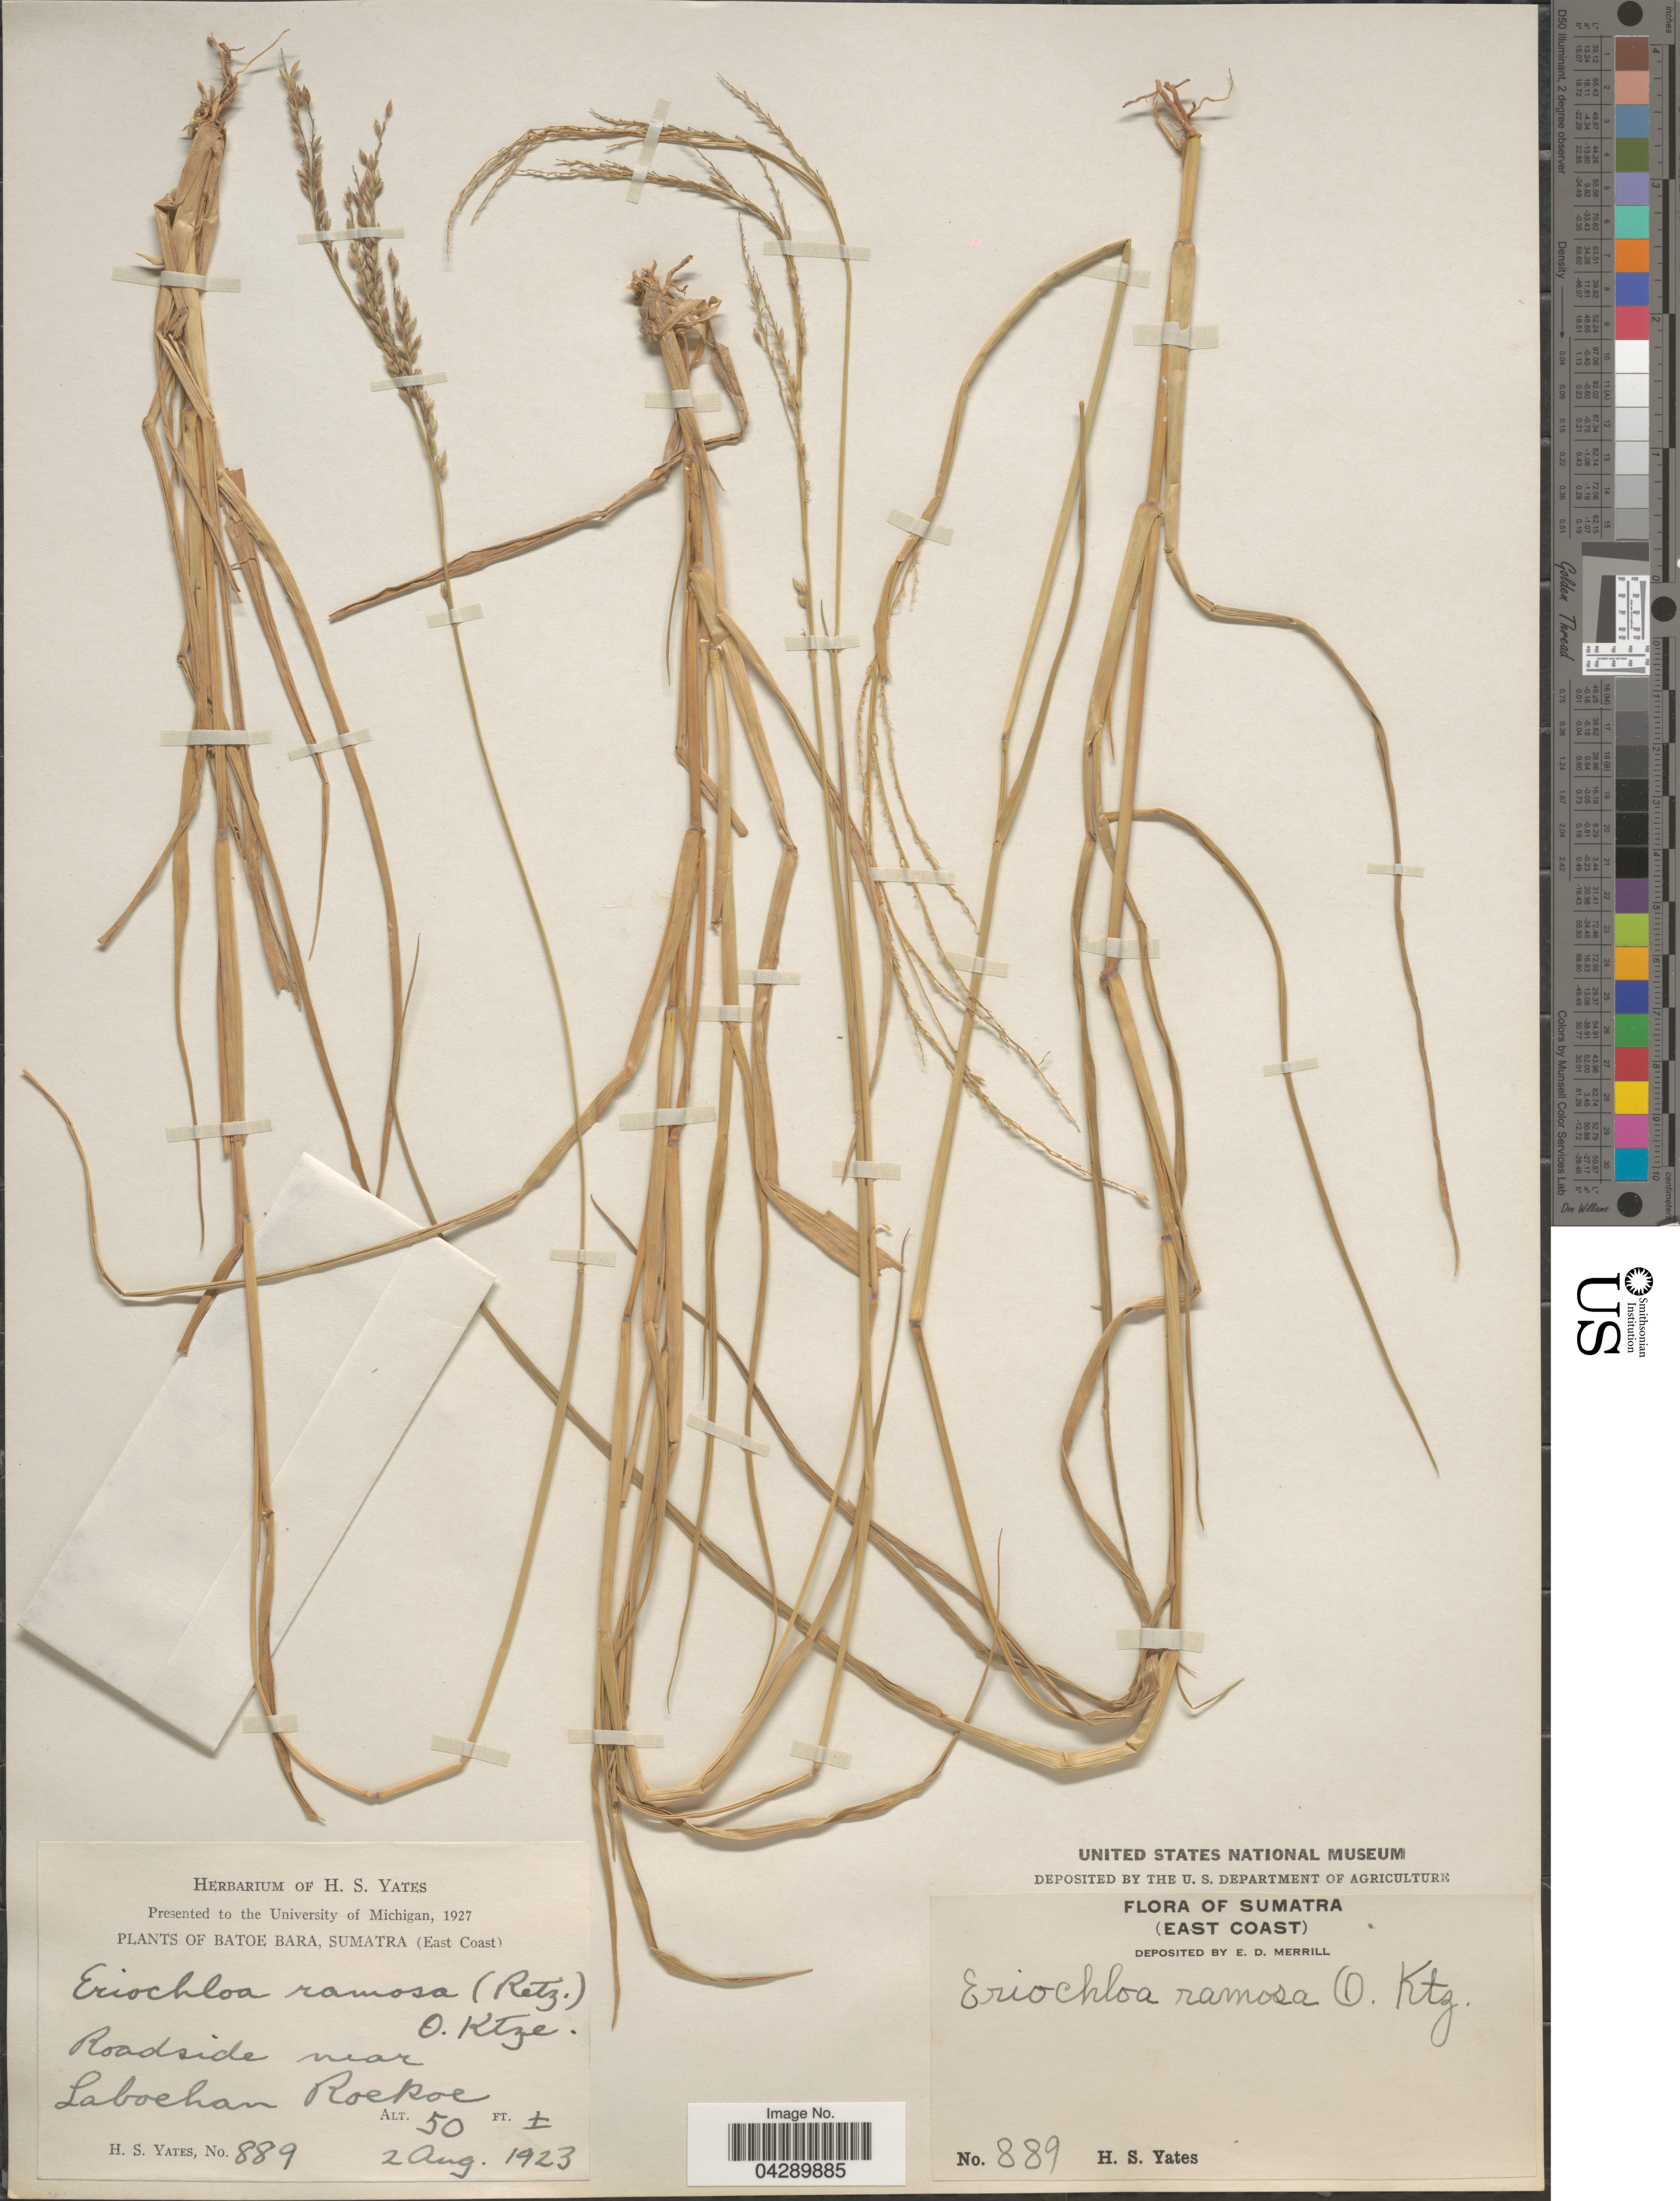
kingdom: Plantae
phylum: Tracheophyta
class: Liliopsida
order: Poales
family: Poaceae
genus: Eriochloa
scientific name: Eriochloa procera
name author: (Retz.) C.E. Hubb.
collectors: H. S. Yates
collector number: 889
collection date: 1923-08-02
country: Indonesia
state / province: Sumatra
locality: Batoe Bara (East Coast). Roadside near Laboehan Roekoe.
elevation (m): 15